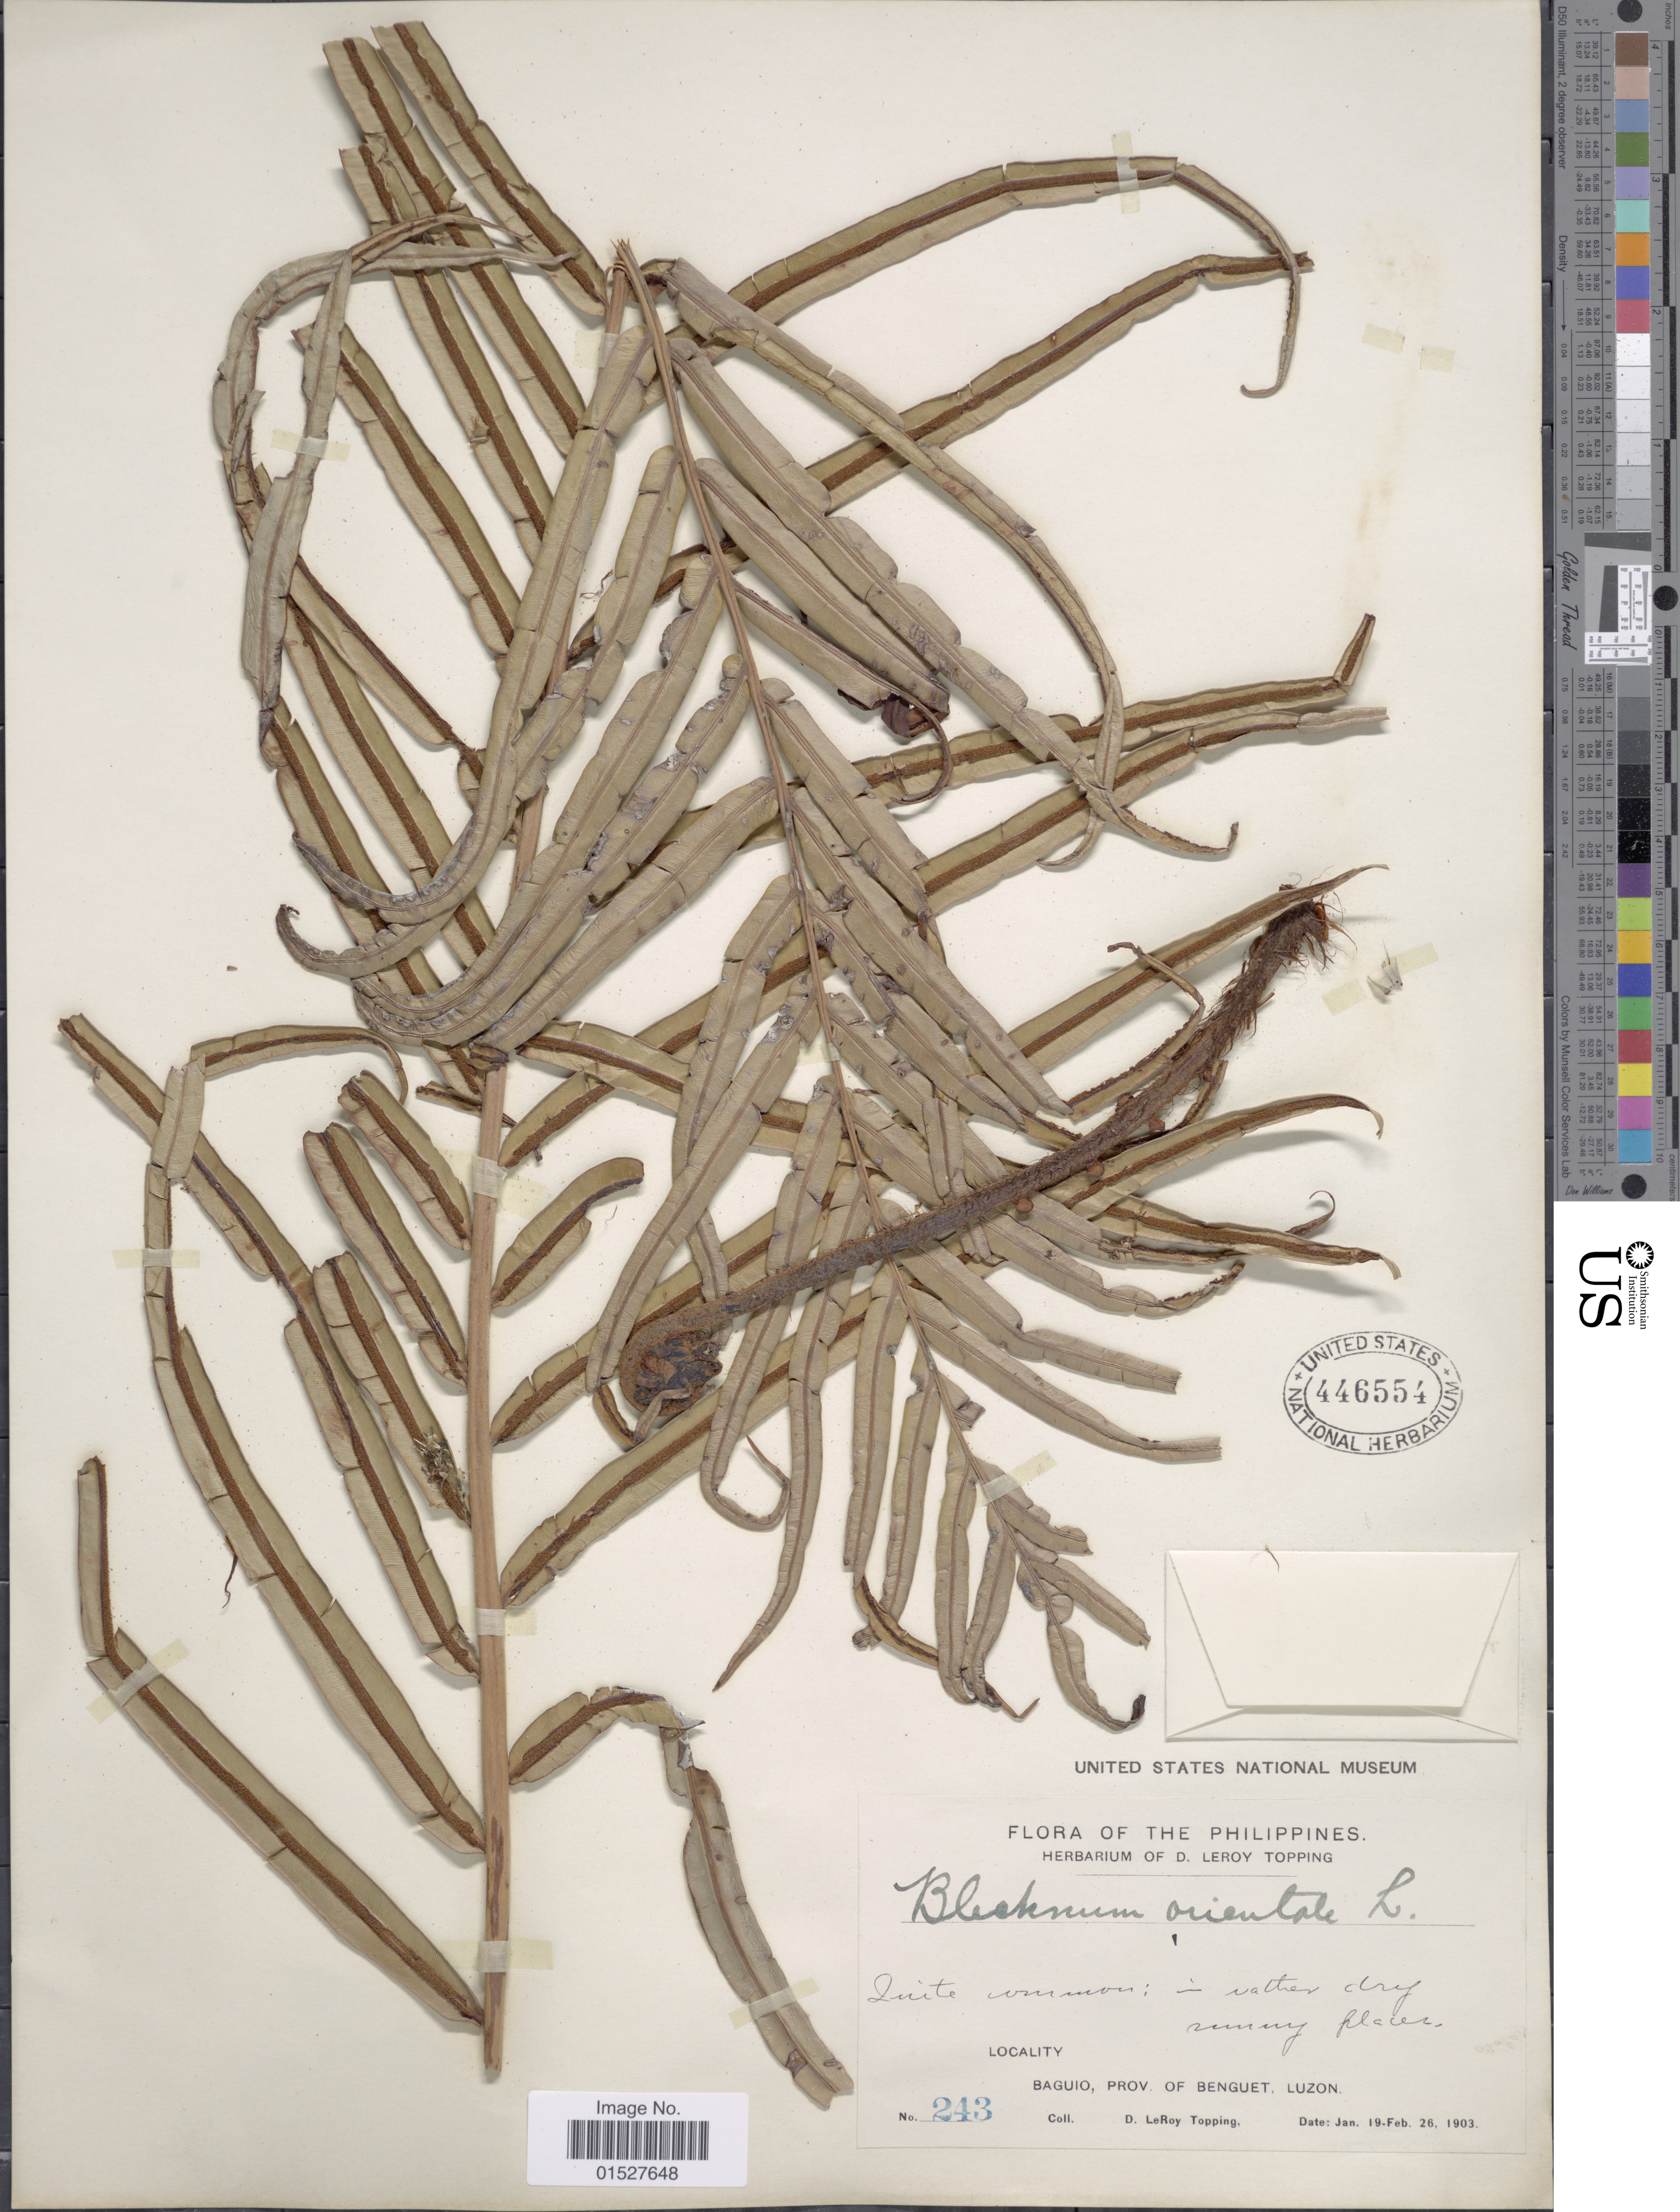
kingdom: Plantae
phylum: Tracheophyta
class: Polypodiopsida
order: Polypodiales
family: Blechnaceae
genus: Blechnum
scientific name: Blechnum orientale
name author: L.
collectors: D. L. Topping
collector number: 243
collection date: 1903-01-19/1903-02-26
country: Philippines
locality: Baguio, Prov. of Benguet, Luzon.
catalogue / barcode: US 446554